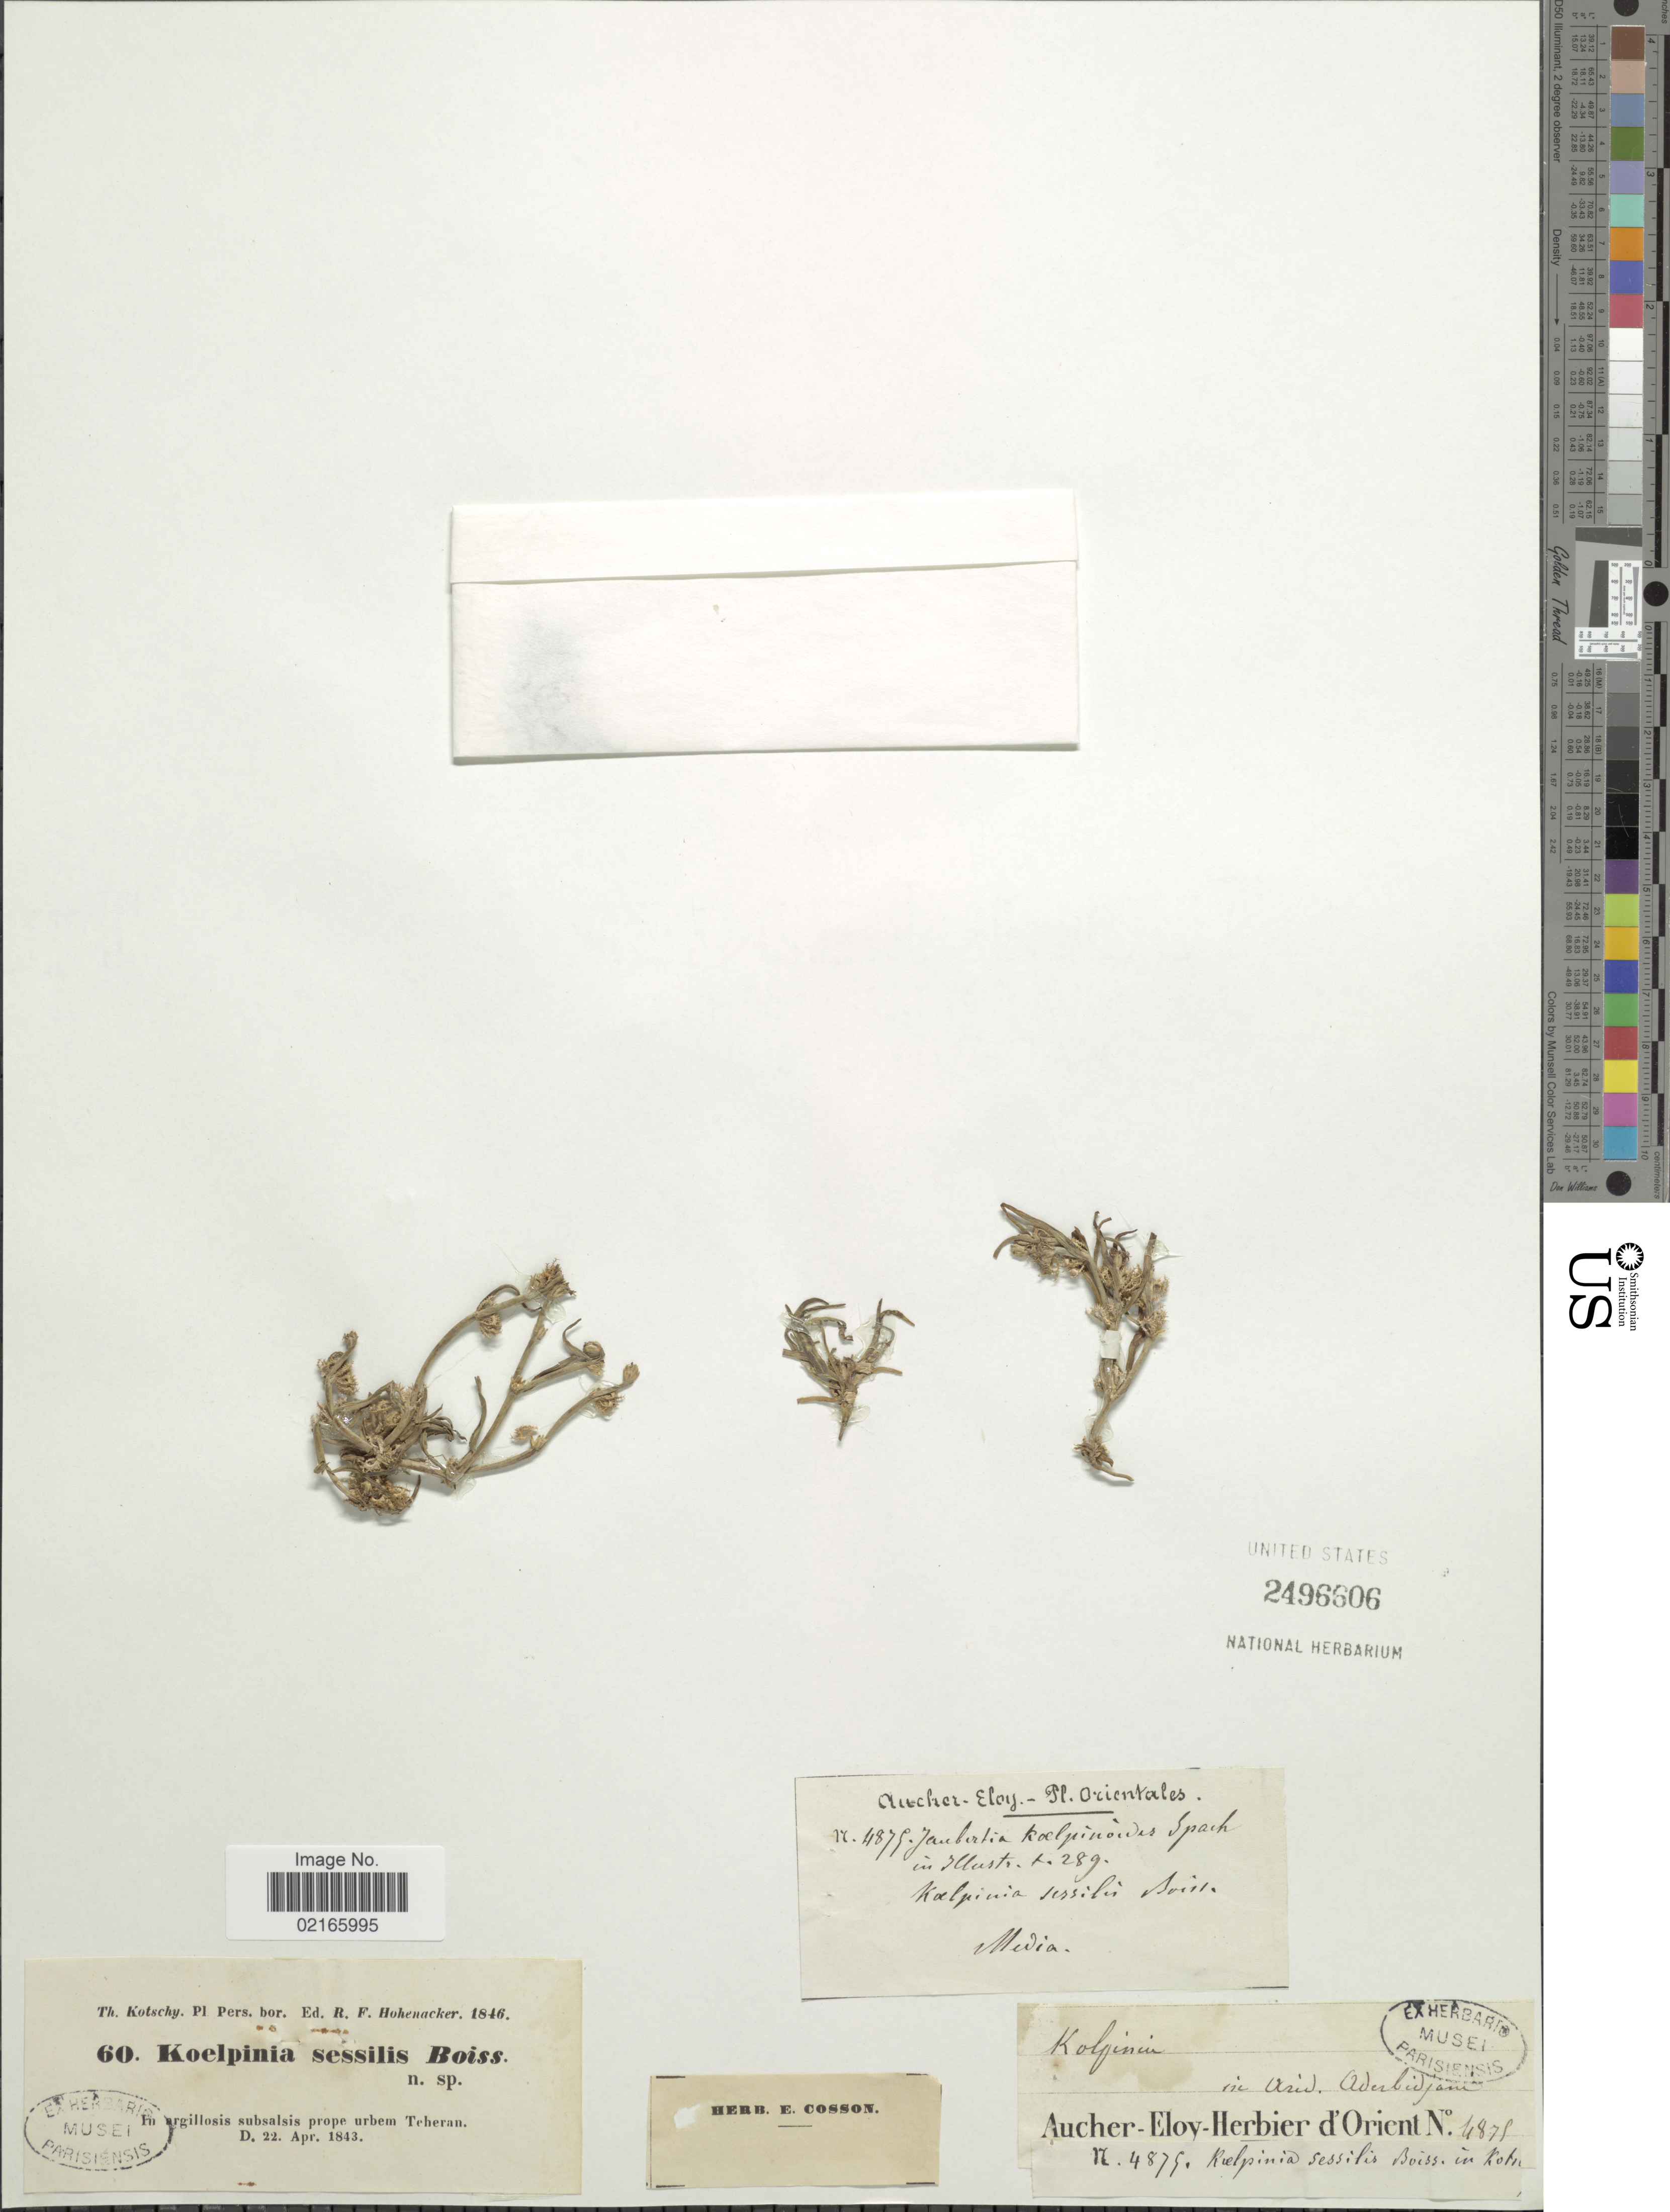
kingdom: Plantae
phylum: Tracheophyta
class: Magnoliopsida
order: Asterales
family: Asteraceae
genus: Koelpinia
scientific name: Koelpinia sessilis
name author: Boiss.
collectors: P. Aucher-Éloy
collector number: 4879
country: Azerbaijan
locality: In orid. Aderbidjam [interpreted]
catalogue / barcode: US 2496606-2